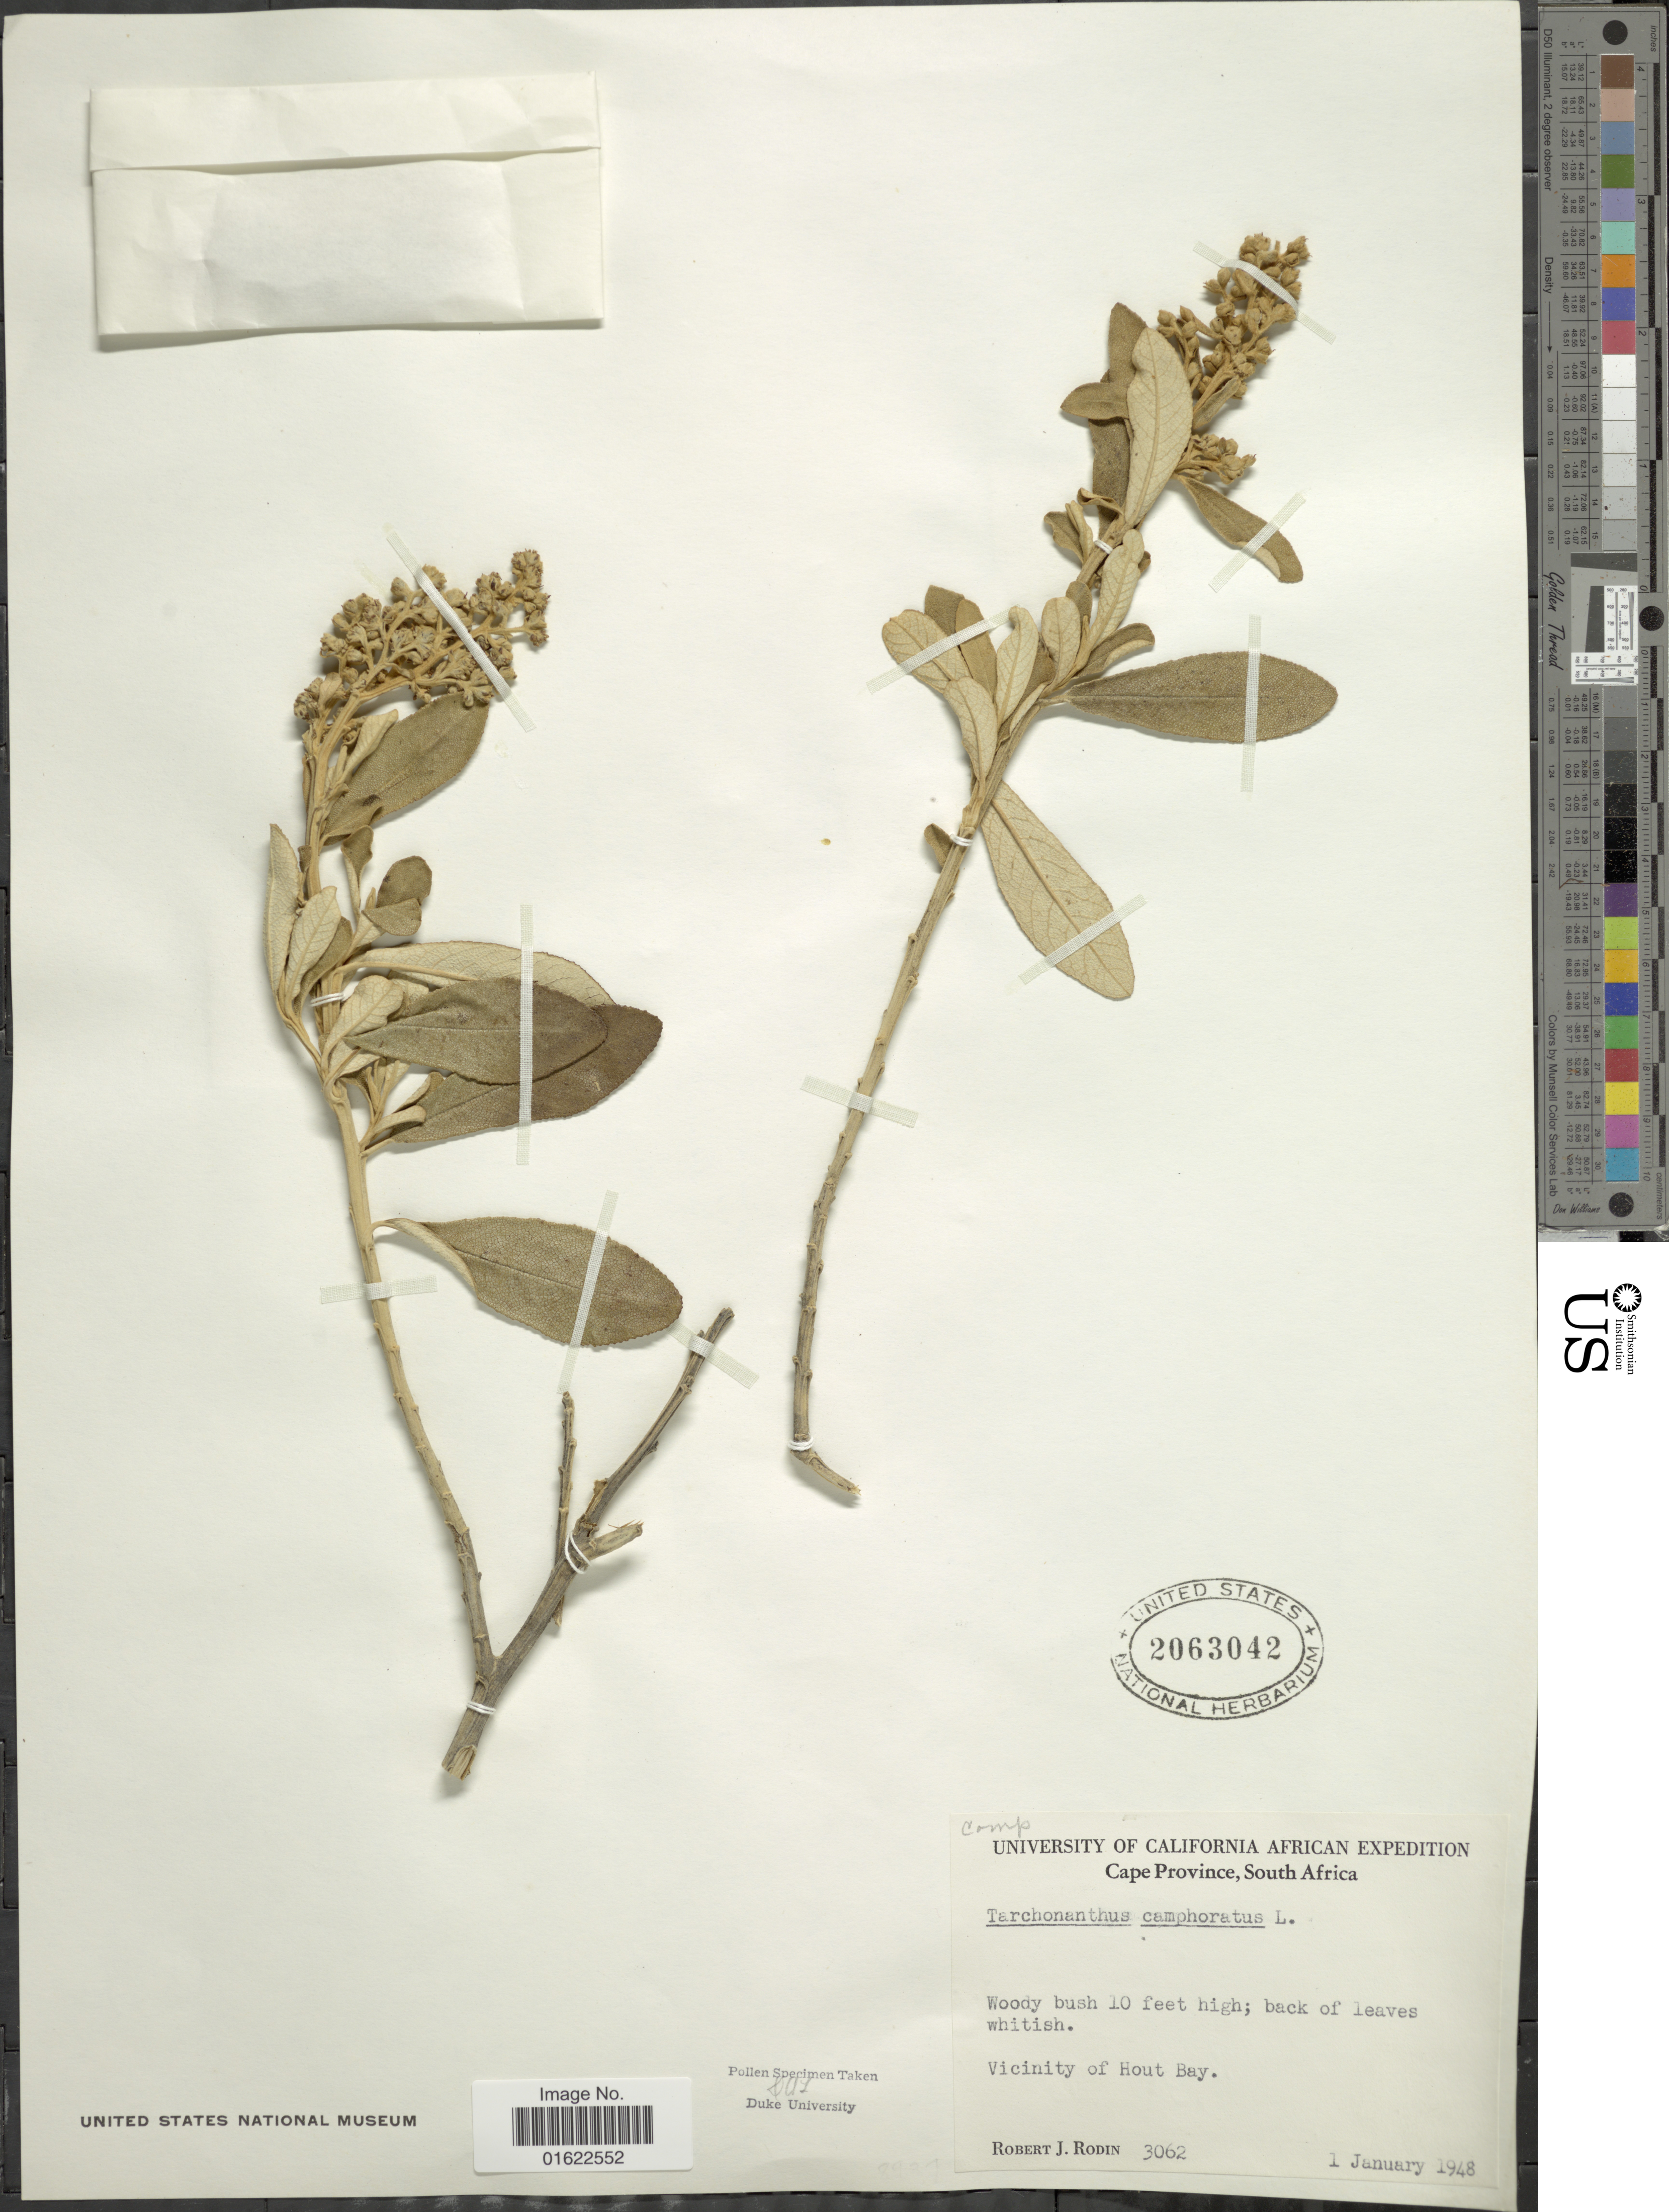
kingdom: Plantae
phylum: Tracheophyta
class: Magnoliopsida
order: Asterales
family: Asteraceae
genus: Tarchonanthus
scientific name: Tarchonanthus camphoratus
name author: L.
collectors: R. J. Rodin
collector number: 3062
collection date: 1948-01-01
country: South Africa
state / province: Western Cape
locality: Vicinity of Hout Bay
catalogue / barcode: US 2063042